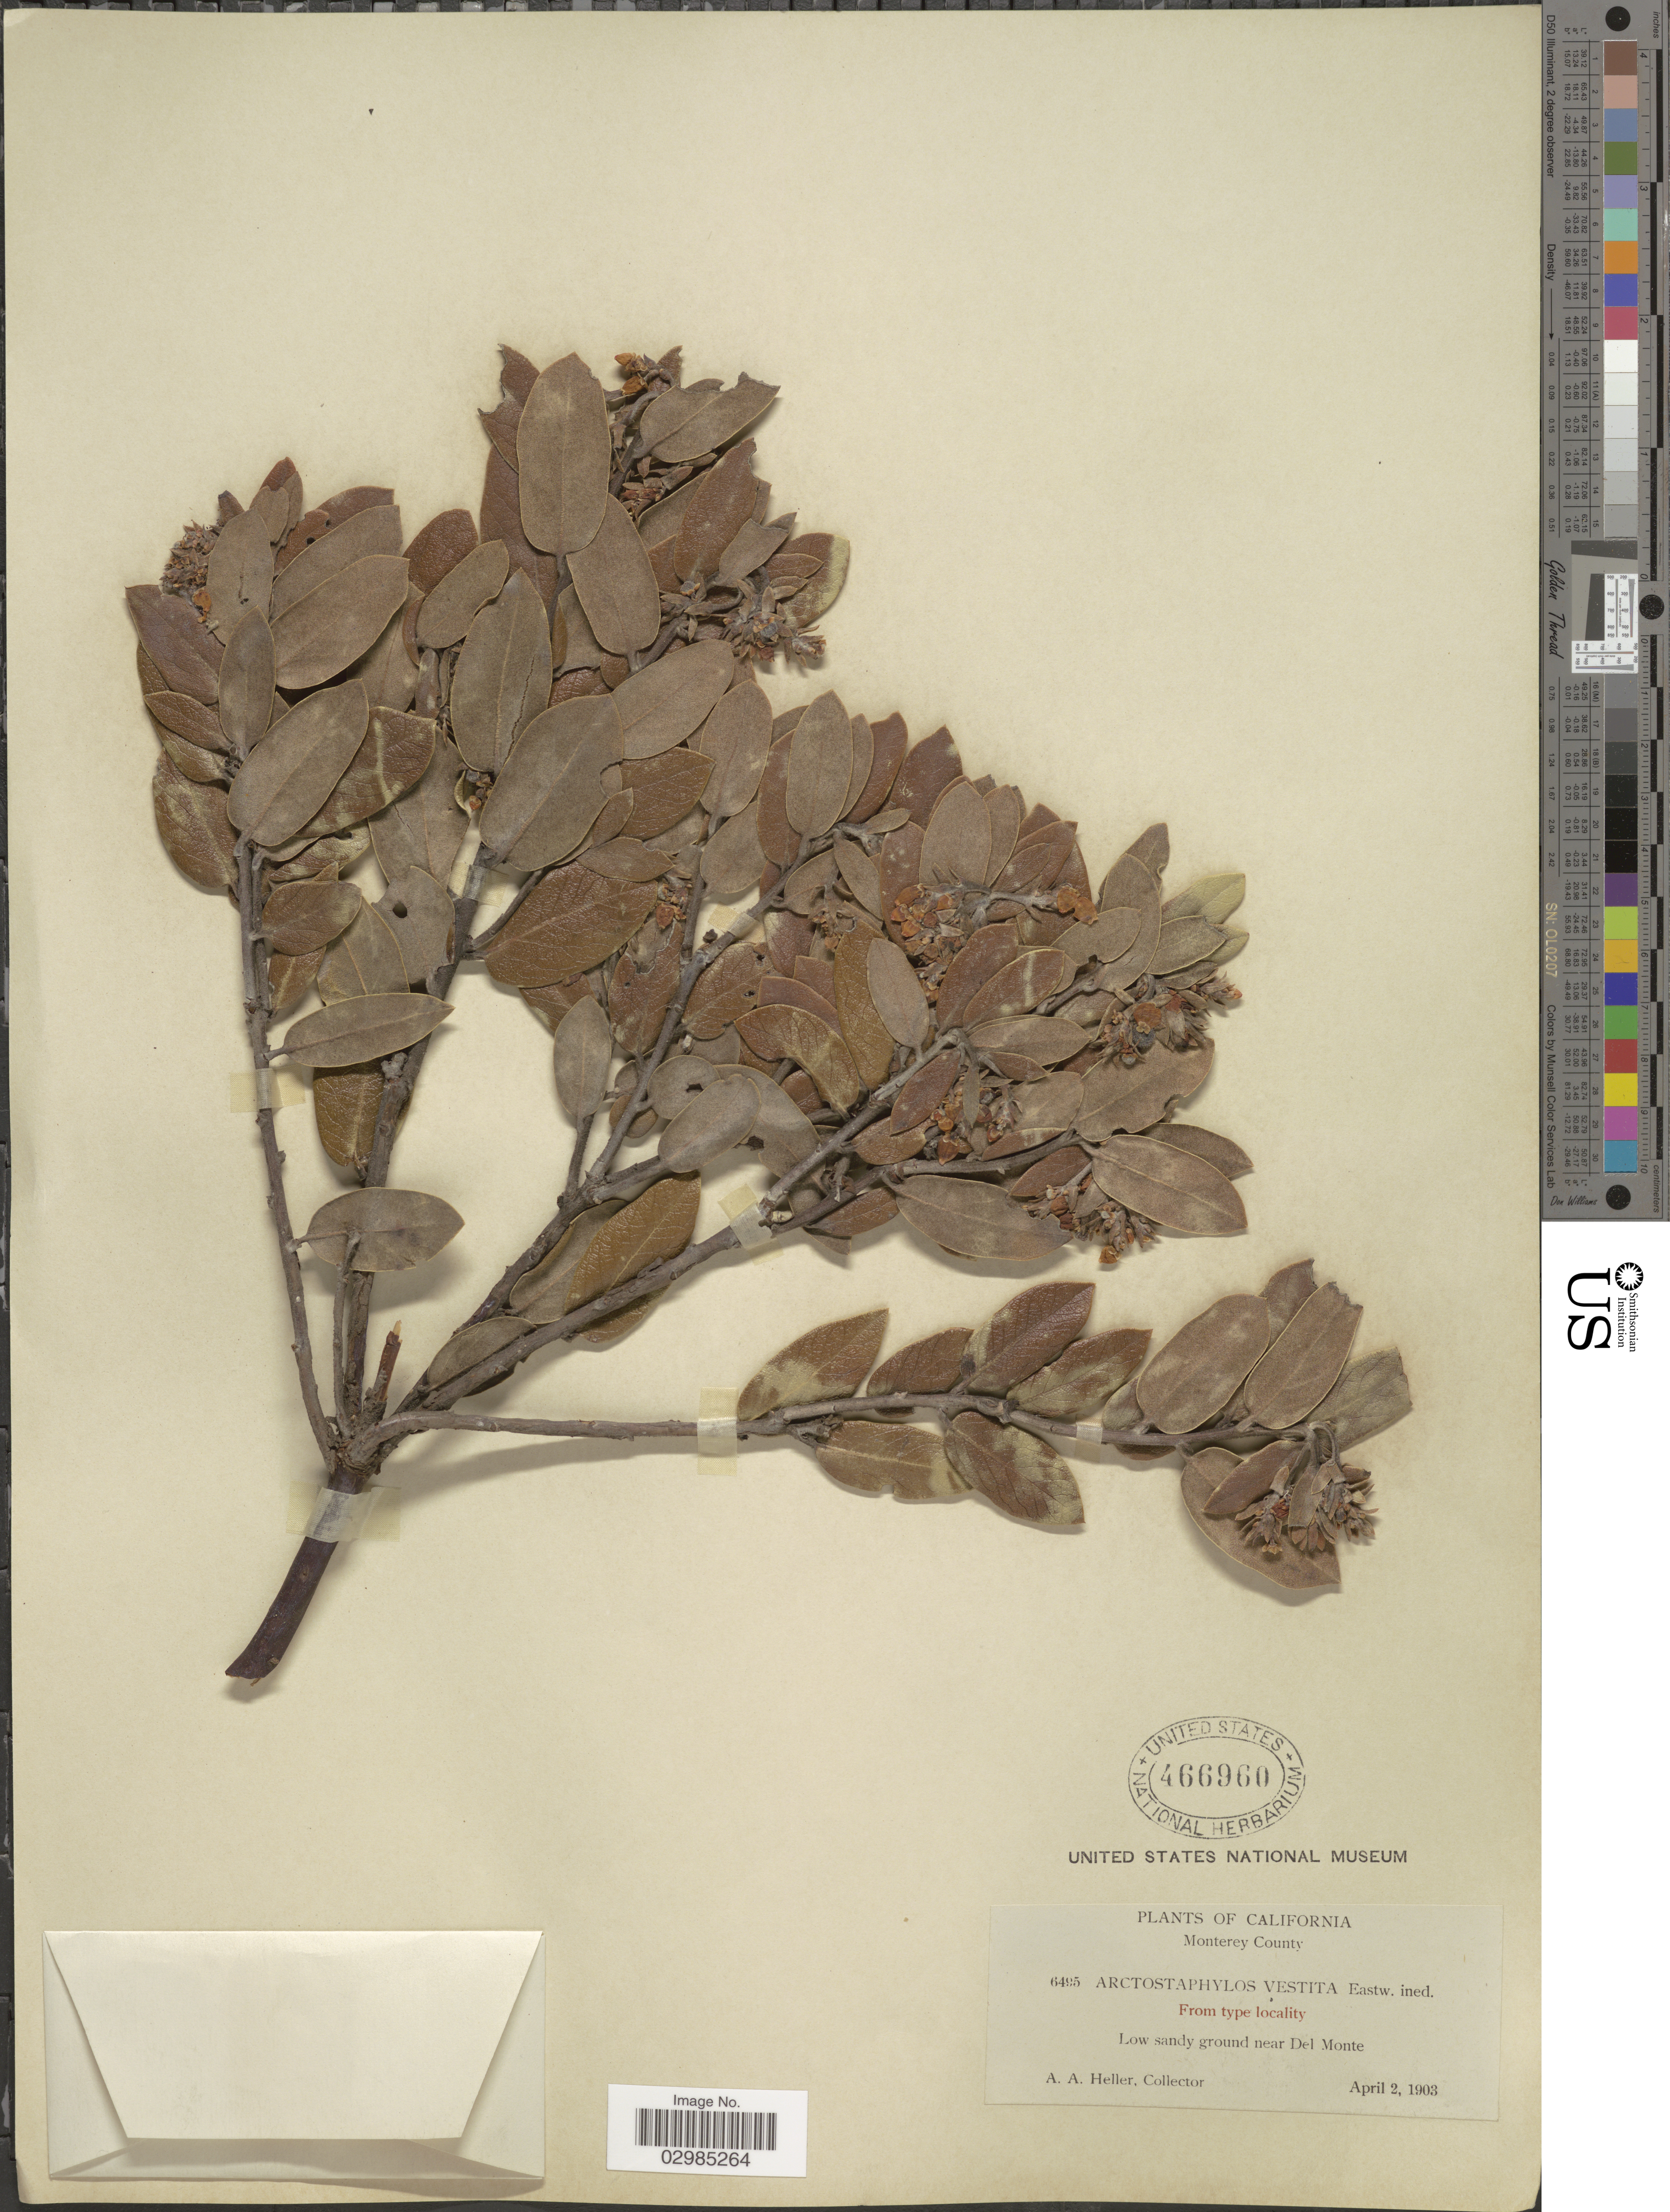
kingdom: Plantae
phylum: Tracheophyta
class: Magnoliopsida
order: Ericales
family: Ericaceae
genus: Arctostaphylos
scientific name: Arctostaphylos vestita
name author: Eastw. in Sarg.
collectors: A. A. Heller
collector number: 6495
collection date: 1903-04-02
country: United States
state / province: California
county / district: Monterey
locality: Monterey County. Low sandy ground near Del Monte.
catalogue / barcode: US 466960